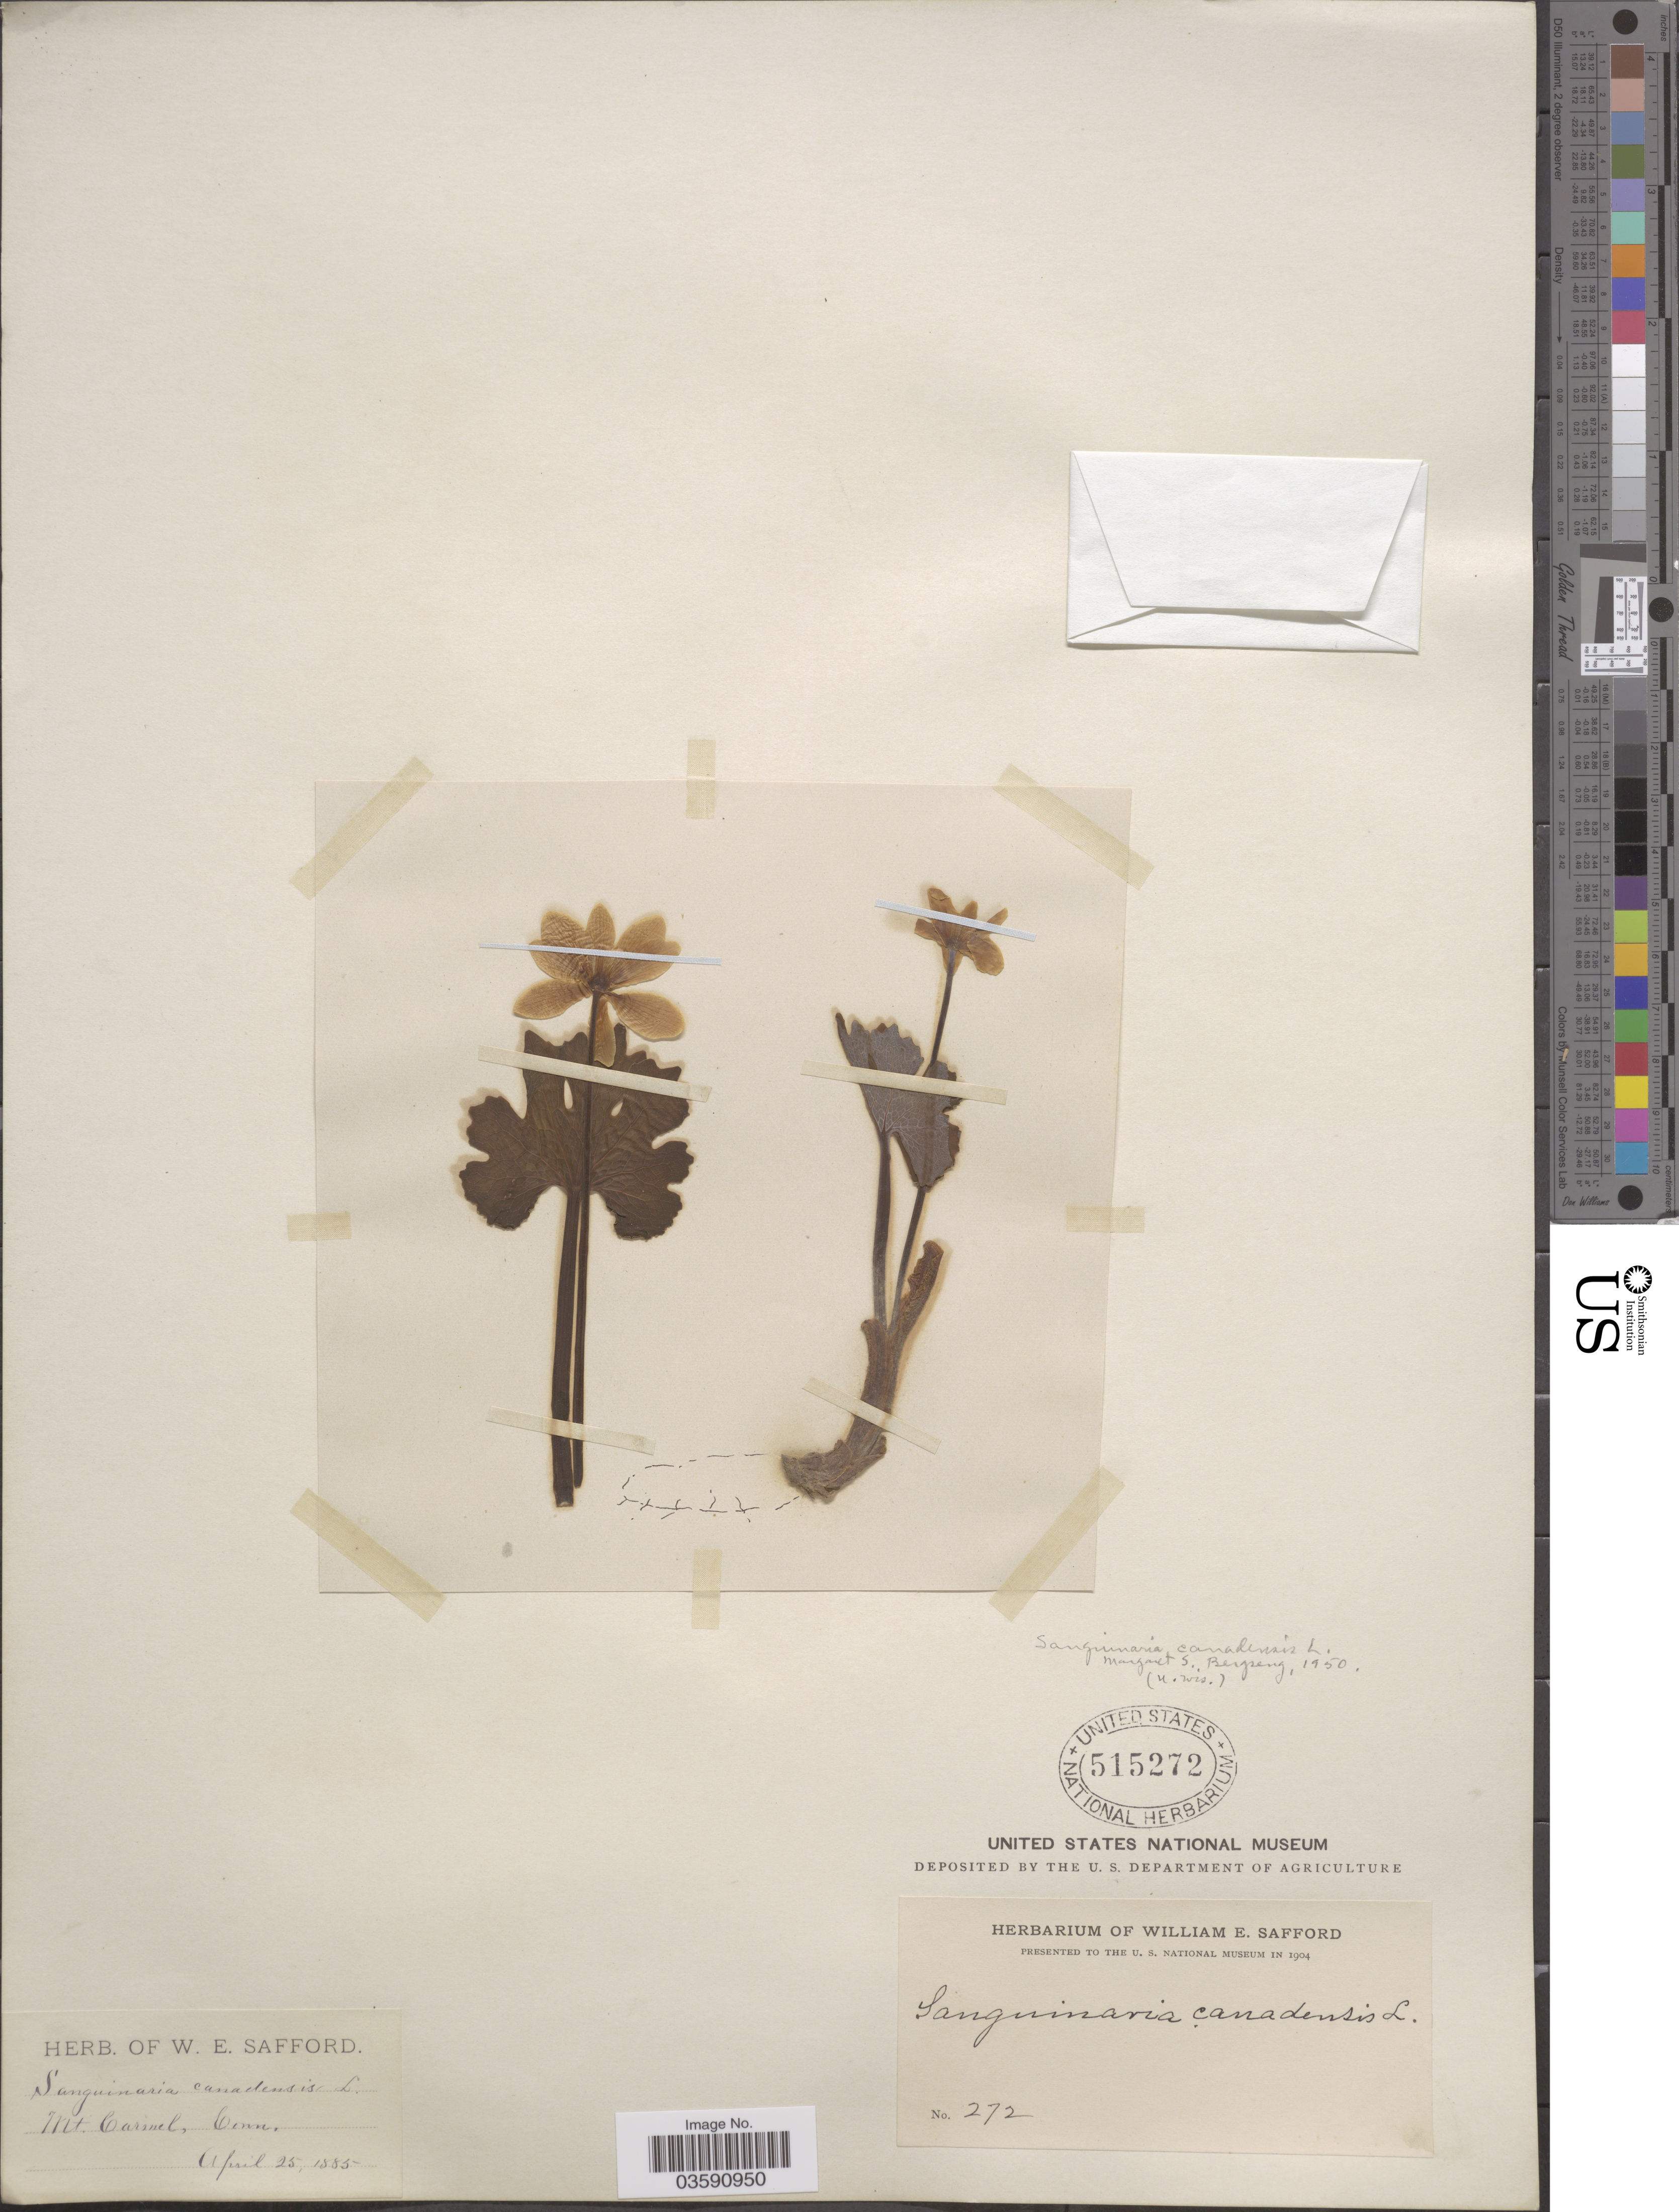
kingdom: Plantae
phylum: Tracheophyta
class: Magnoliopsida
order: Ranunculales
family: Papaveraceae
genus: Sanguinaria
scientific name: Sanguinaria canadensis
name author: L.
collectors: ex herb. W. E. Safford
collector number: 272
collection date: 1885-04-25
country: United States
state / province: Connecticut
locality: Mt. Carmel.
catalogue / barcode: US 515272